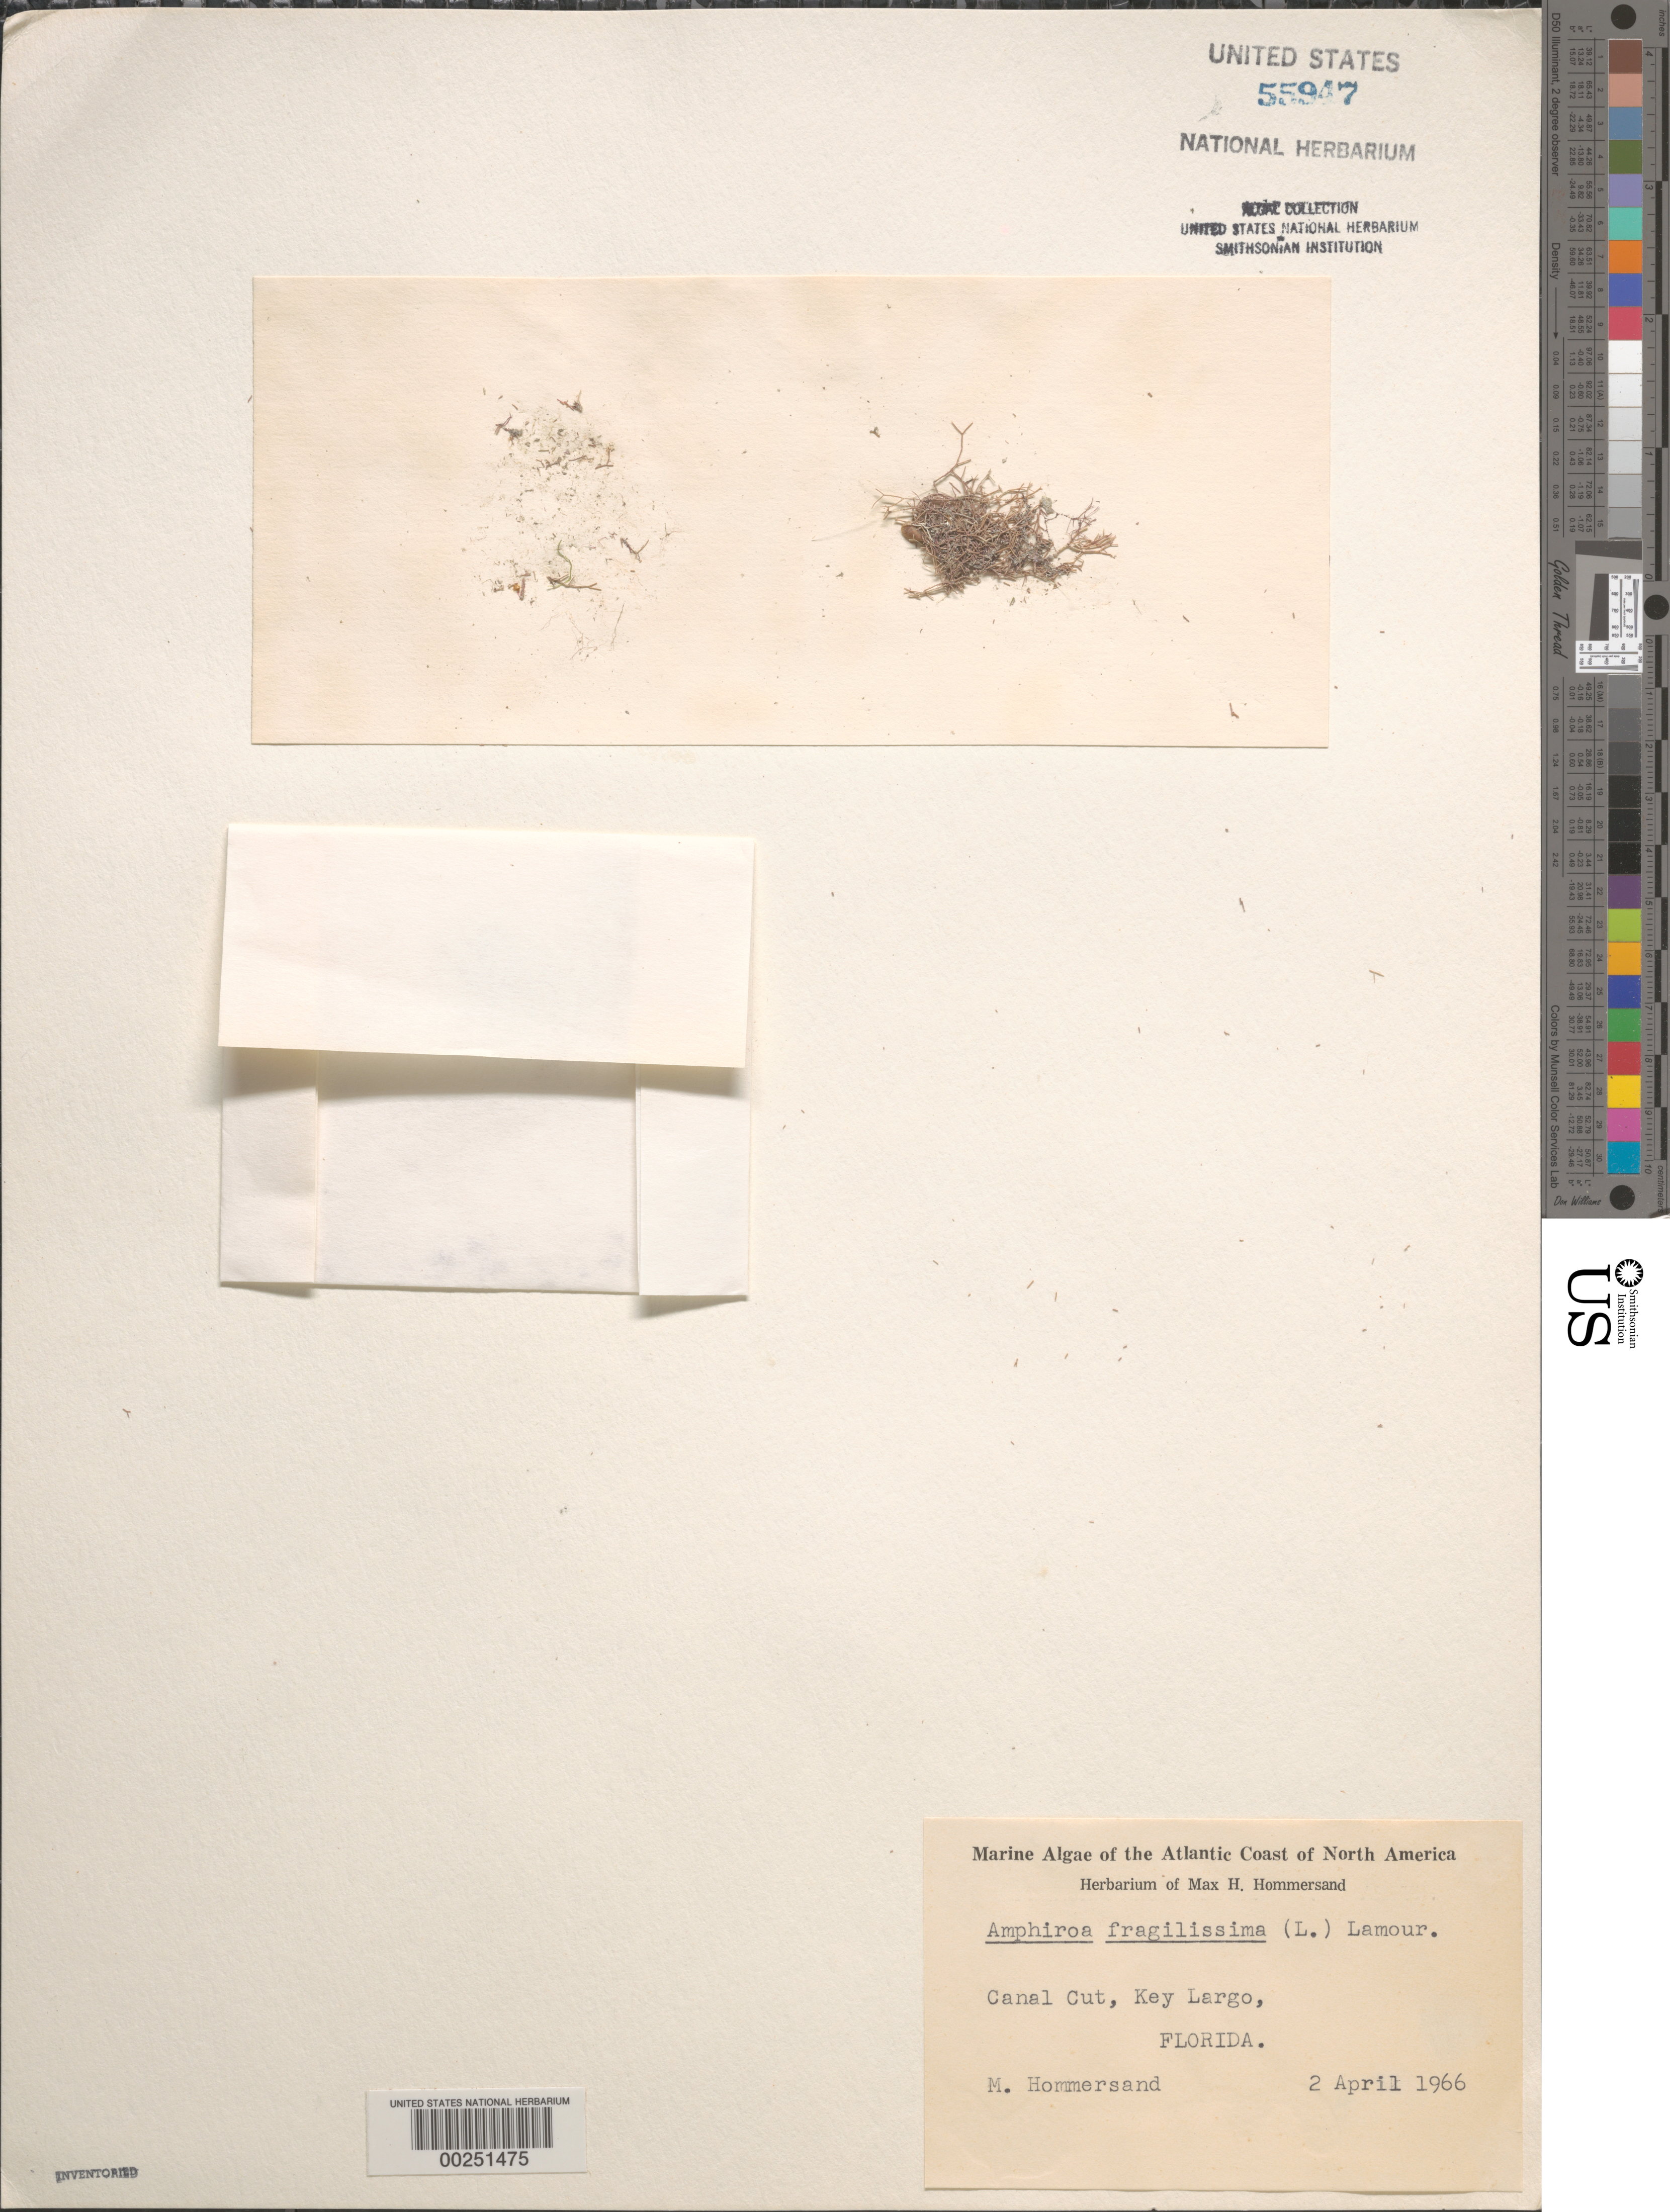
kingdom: Plantae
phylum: Rhodophyta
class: Florideophyceae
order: Corallinales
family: Lithophyllaceae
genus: Amphiroa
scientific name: Amphiroa fragilissima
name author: (L.) J.V.Lamouroux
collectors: M. H. Hommersand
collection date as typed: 02 Apr 1966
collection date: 1966-04-02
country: United States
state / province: Florida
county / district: Monroe County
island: Key Largo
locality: Canal Cut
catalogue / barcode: US 55947